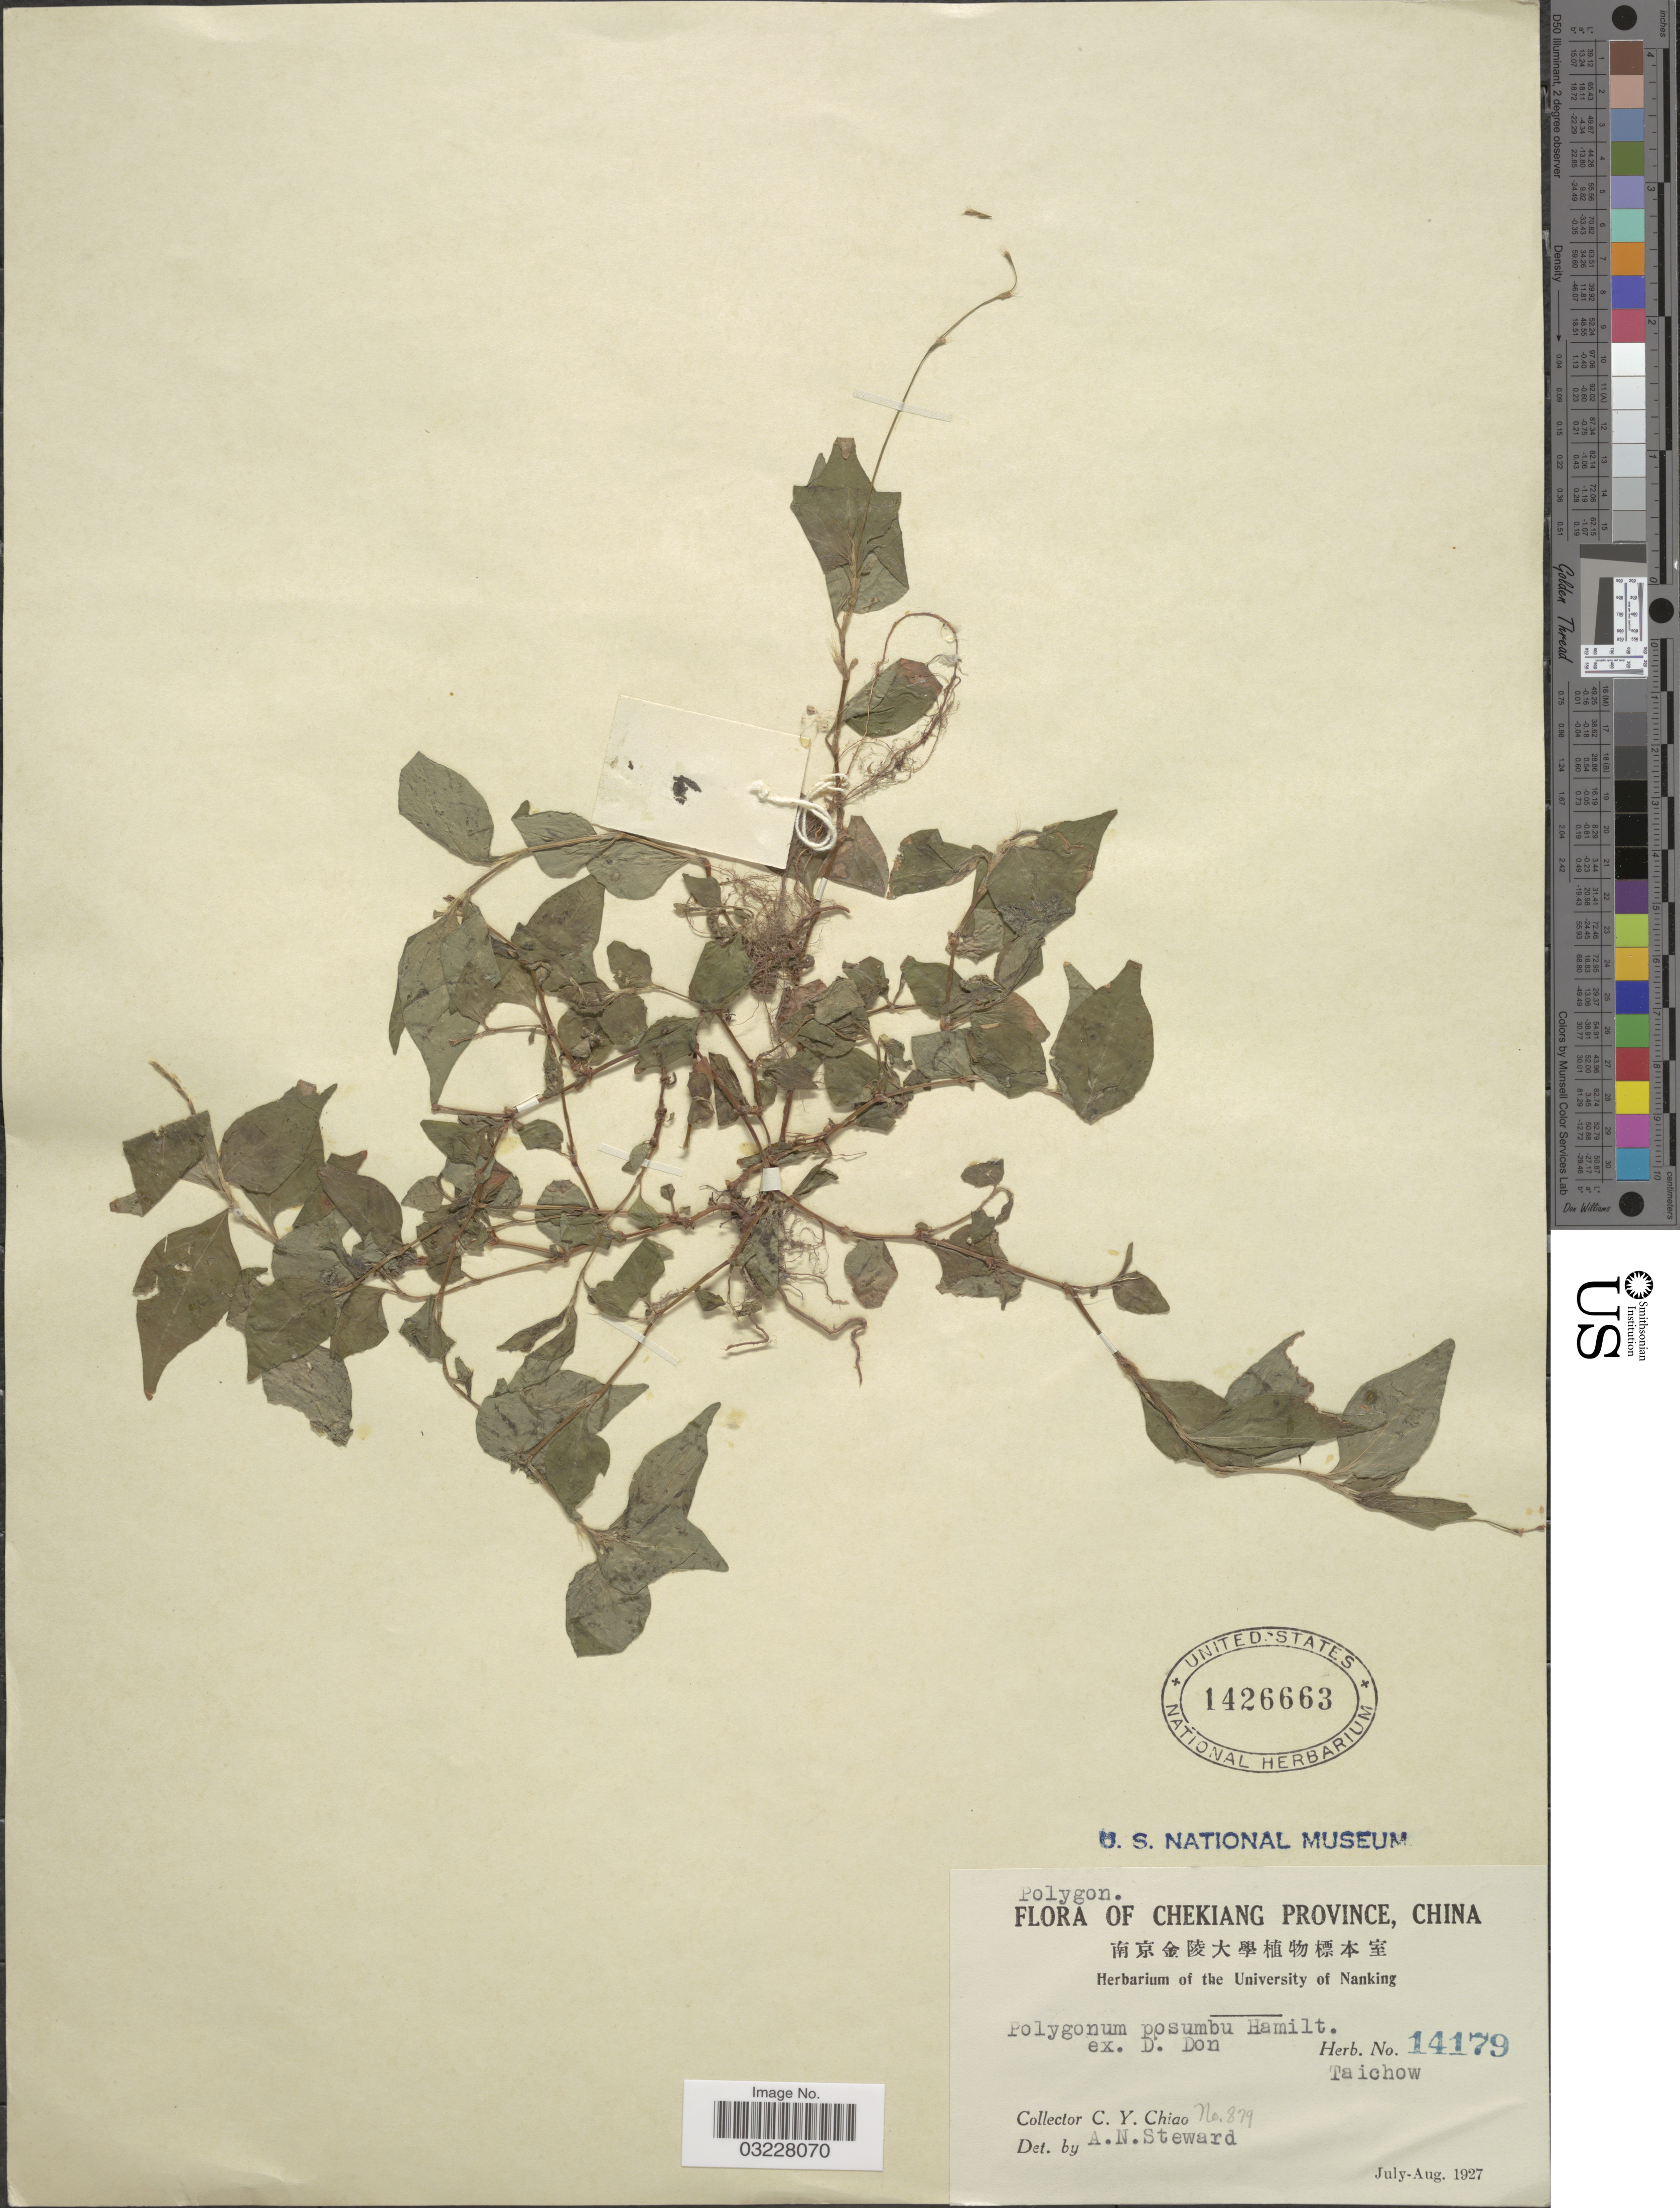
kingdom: Plantae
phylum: Tracheophyta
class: Magnoliopsida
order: Caryophyllales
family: Polygonaceae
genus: Polygonum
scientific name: Polygonum caespitosum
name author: Blume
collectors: C. Y. Chiao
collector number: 879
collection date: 1927-07/1927-08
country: China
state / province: Zhejiang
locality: Chekiang Province. Taichow.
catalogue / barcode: US 1426663